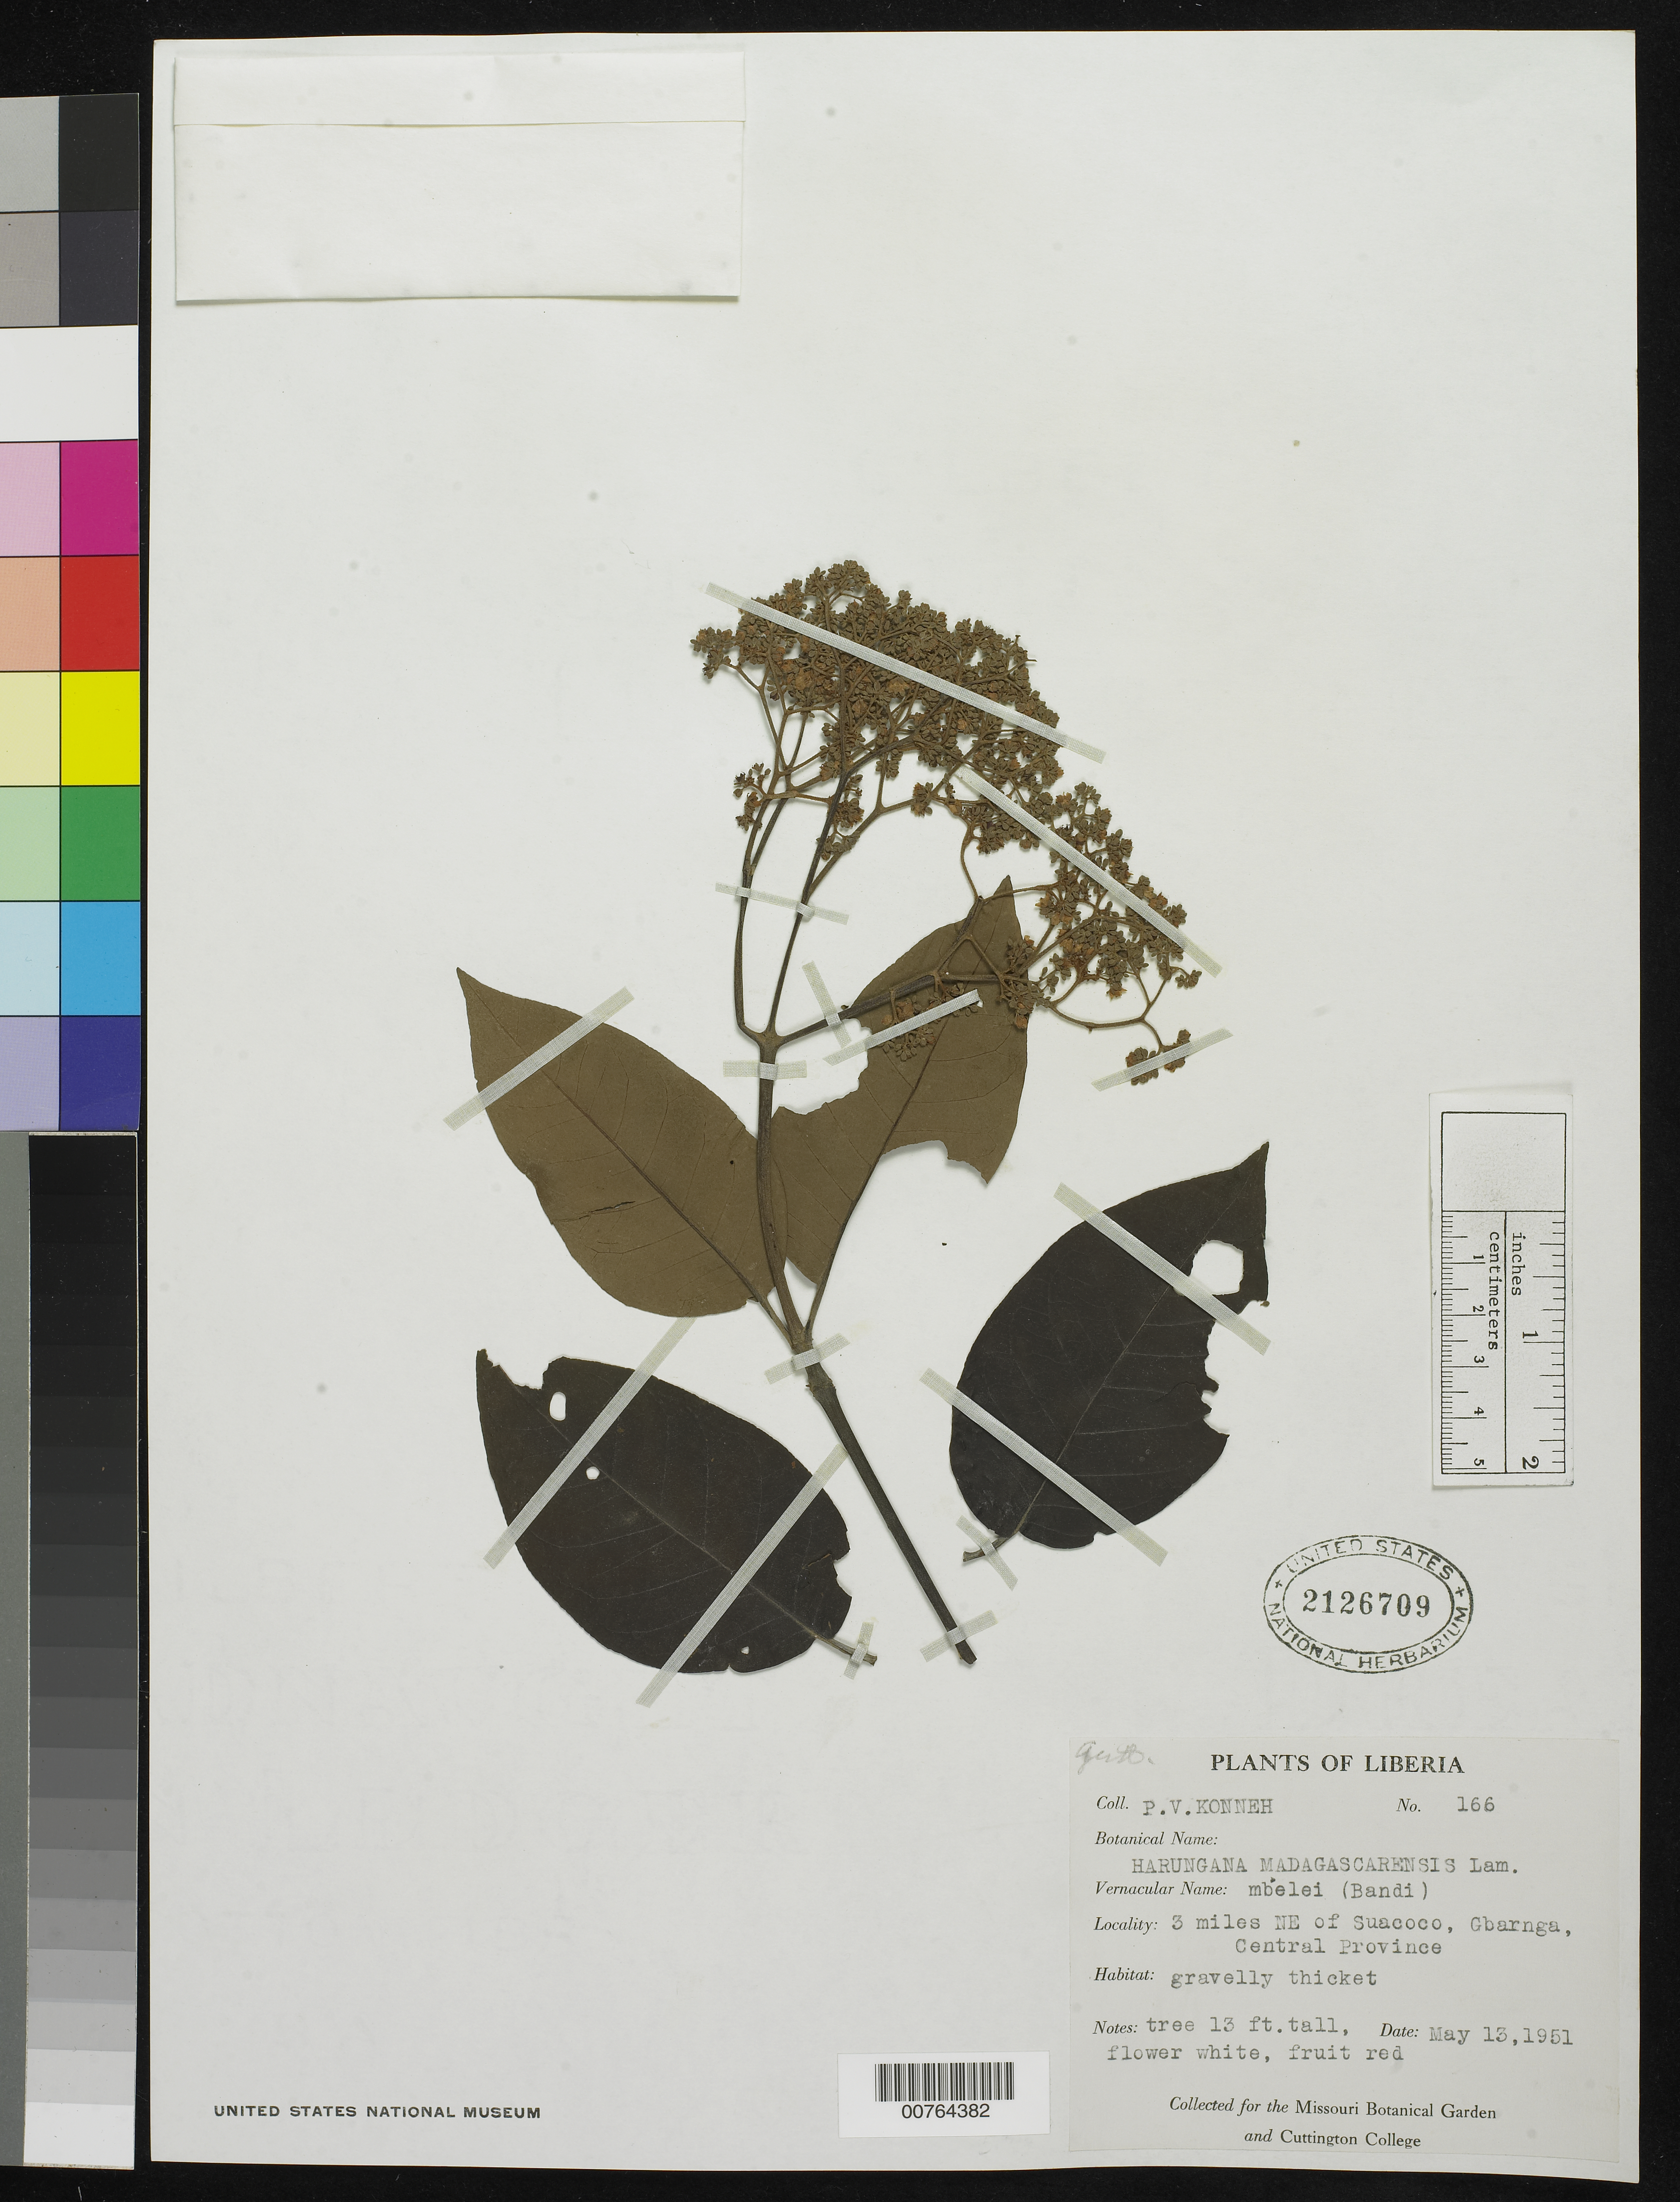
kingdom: Plantae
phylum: Tracheophyta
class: Magnoliopsida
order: Malpighiales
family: Hypericaceae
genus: Haronga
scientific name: Haronga madagascariensis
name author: (Lam. ex Poir.) Choisy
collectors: P. Konneh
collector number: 166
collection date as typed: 13 May 1951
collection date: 1951-05-13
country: Liberia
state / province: Bong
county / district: Gbarnga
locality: Central Province; 3 miles NE of Suacoco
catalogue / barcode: US 2126709